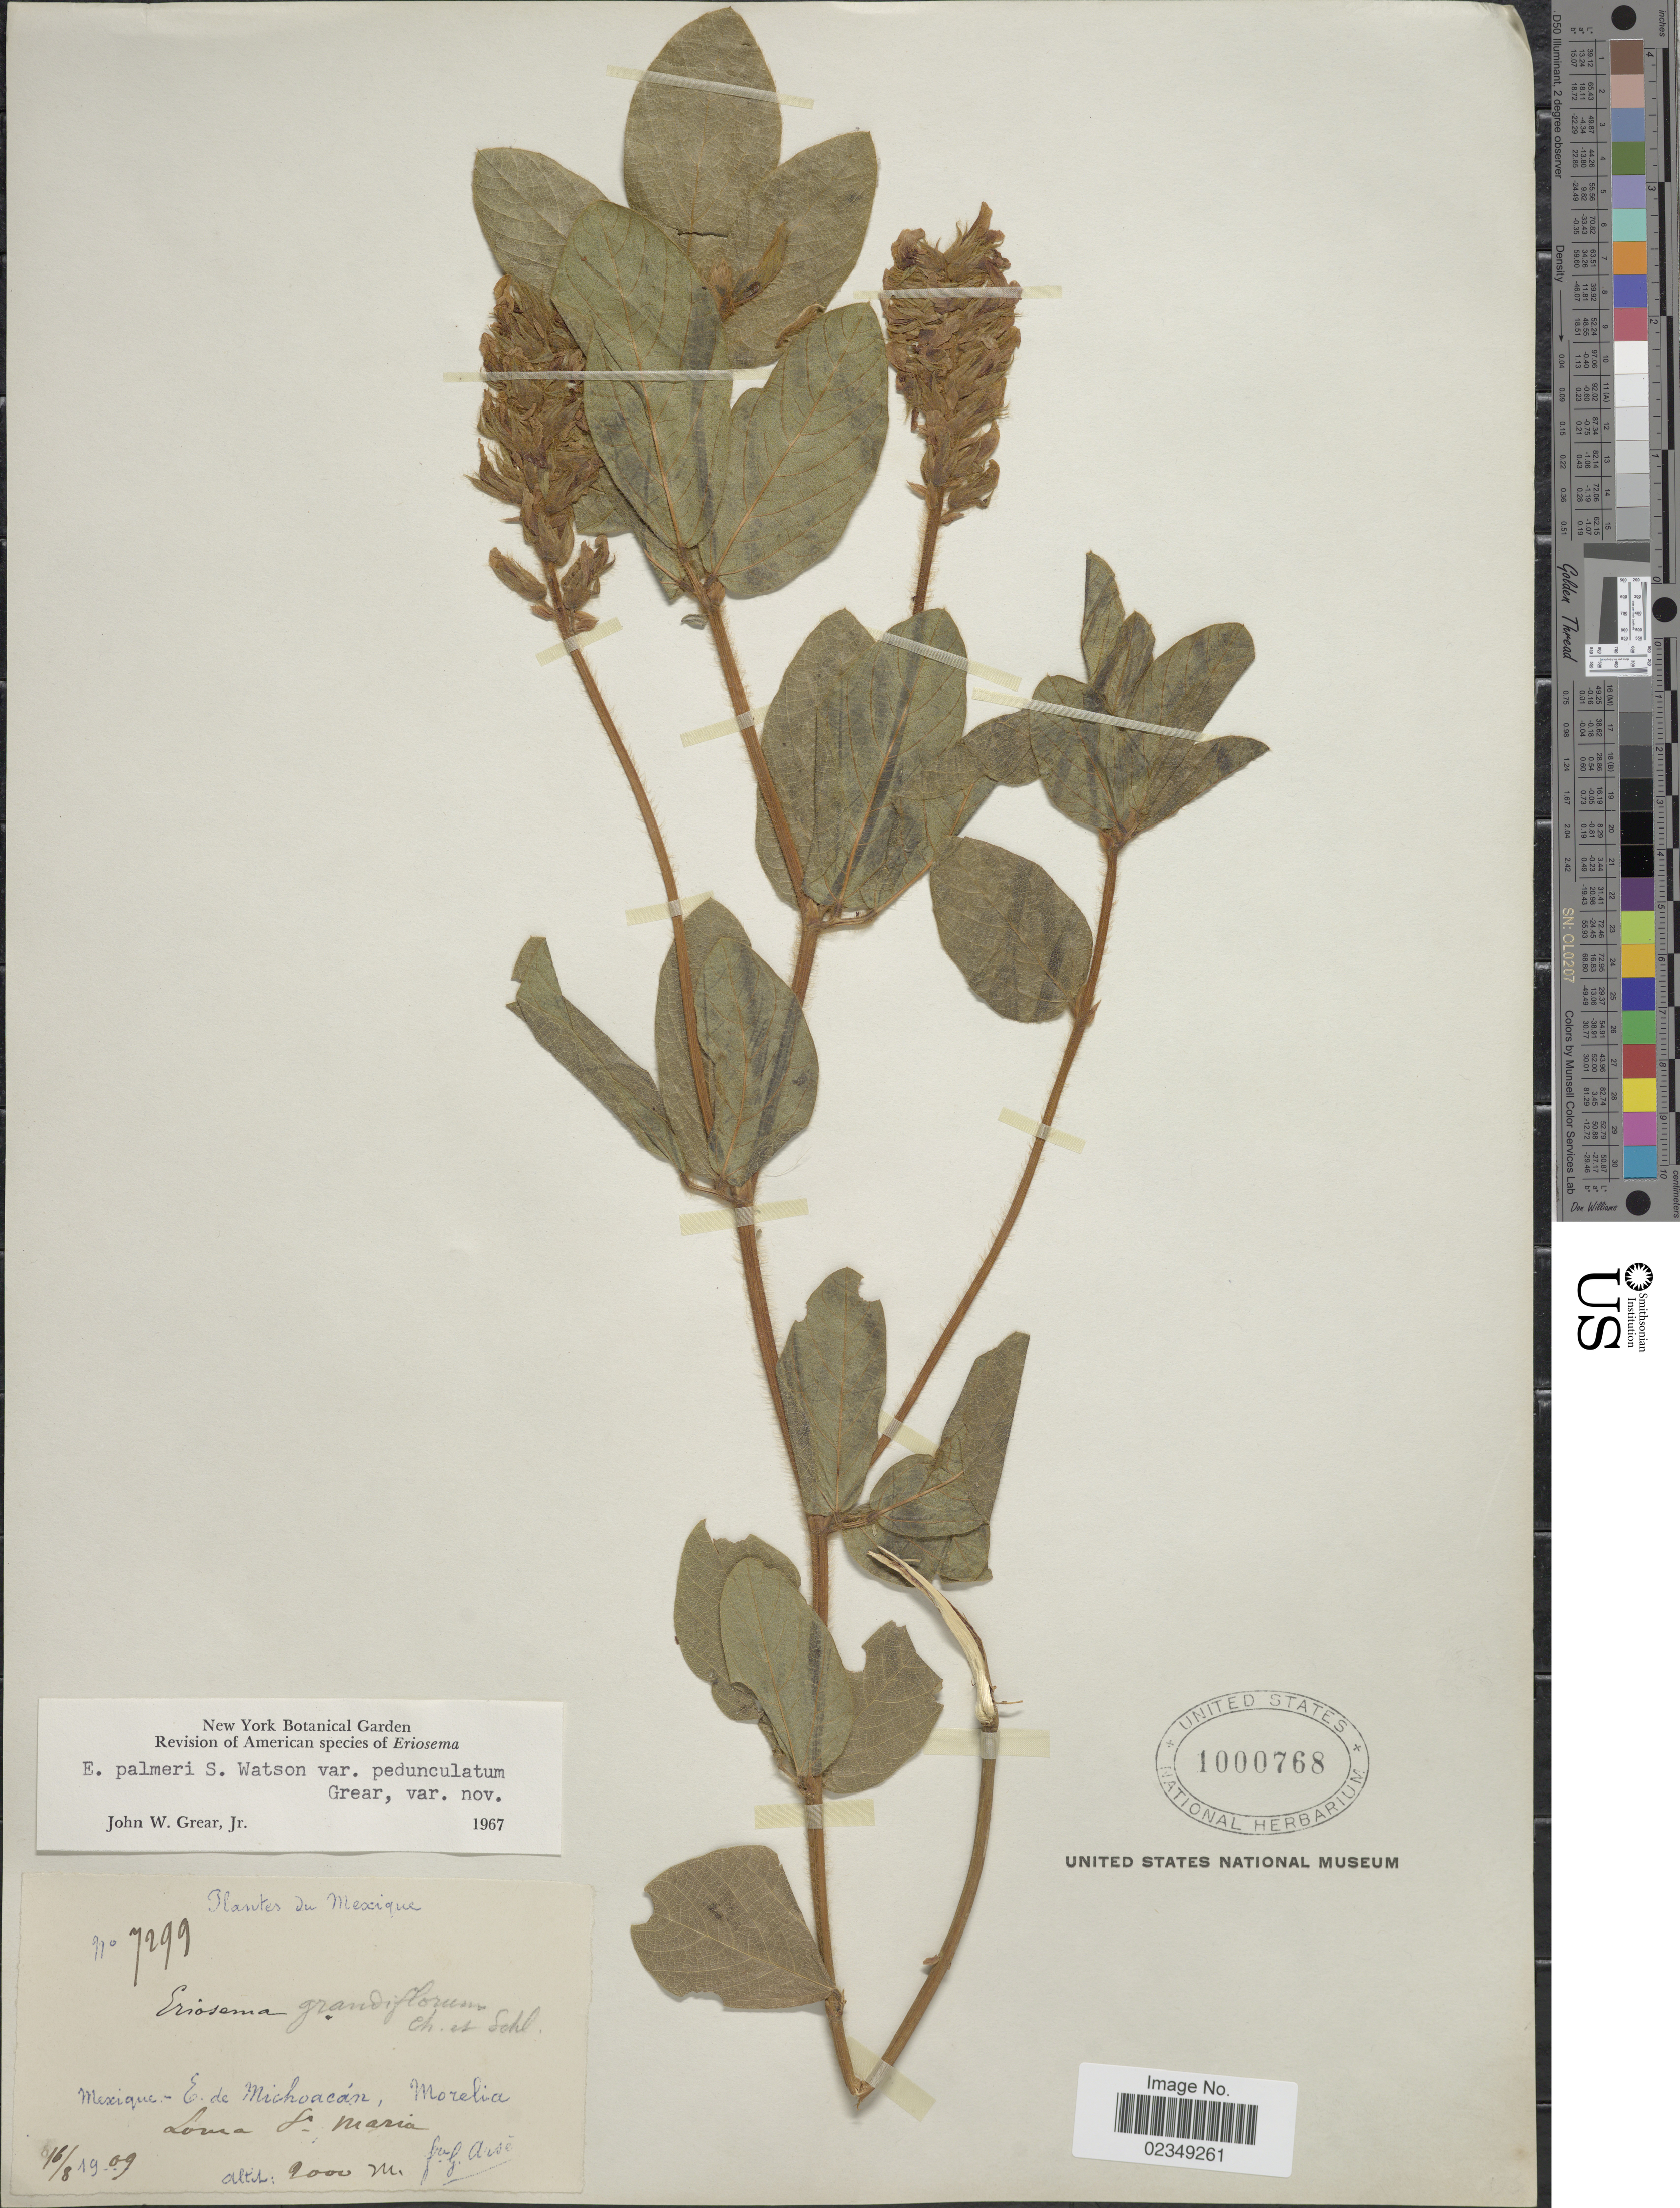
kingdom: Plantae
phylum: Tracheophyta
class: Magnoliopsida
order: Fabales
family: Fabaceae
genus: Eriosema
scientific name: Eriosema palmeri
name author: S. Watson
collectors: Bro. G. Arsène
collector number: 7299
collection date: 1909-08-16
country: Mexico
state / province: Michoacán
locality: E. de Michoacan, Morelia. Loma de Maria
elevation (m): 2000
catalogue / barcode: US 1000768